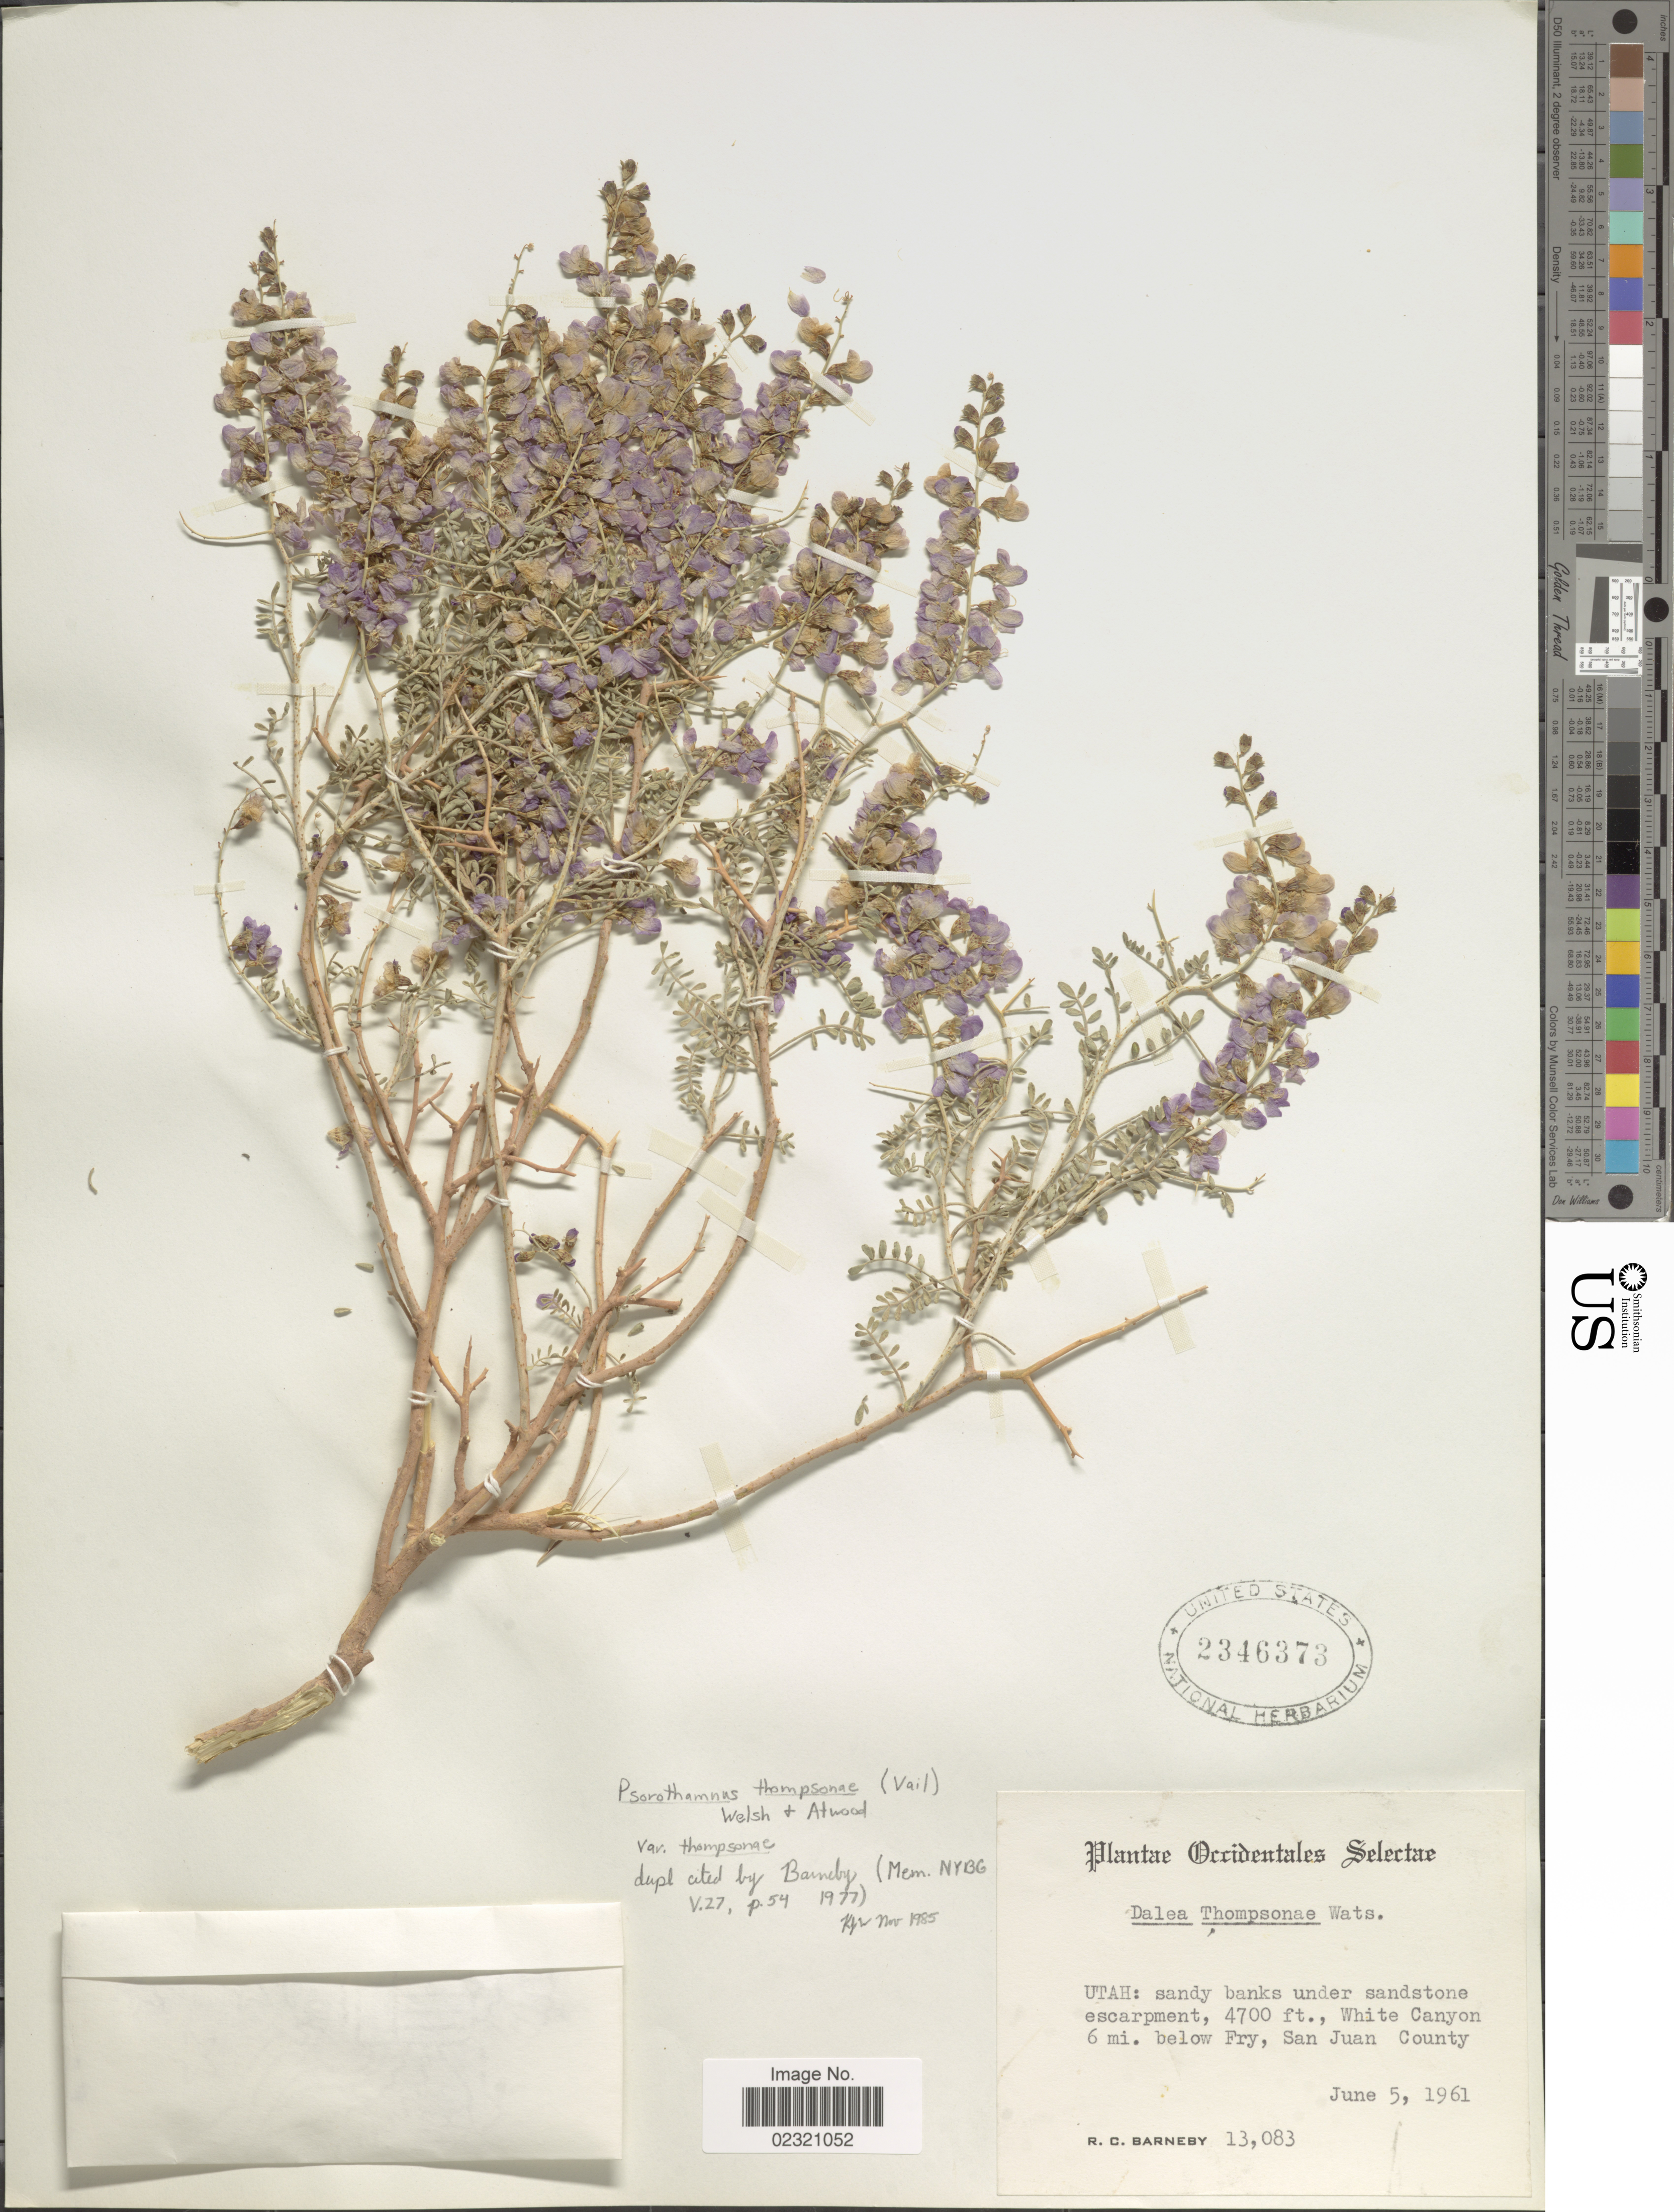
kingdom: Plantae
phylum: Tracheophyta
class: Magnoliopsida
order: Fabales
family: Fabaceae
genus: Psorothamnus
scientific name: Psorothamnus thompsoniae var. thompsoniae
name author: (Vail) S.L. Welsh & N.D. Atwood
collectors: R. C. Barneby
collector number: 13083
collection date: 1961-06-05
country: United States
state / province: Utah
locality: White Canyon 6 mi. below Fry, San Juan County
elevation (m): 1433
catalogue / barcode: US 2346373